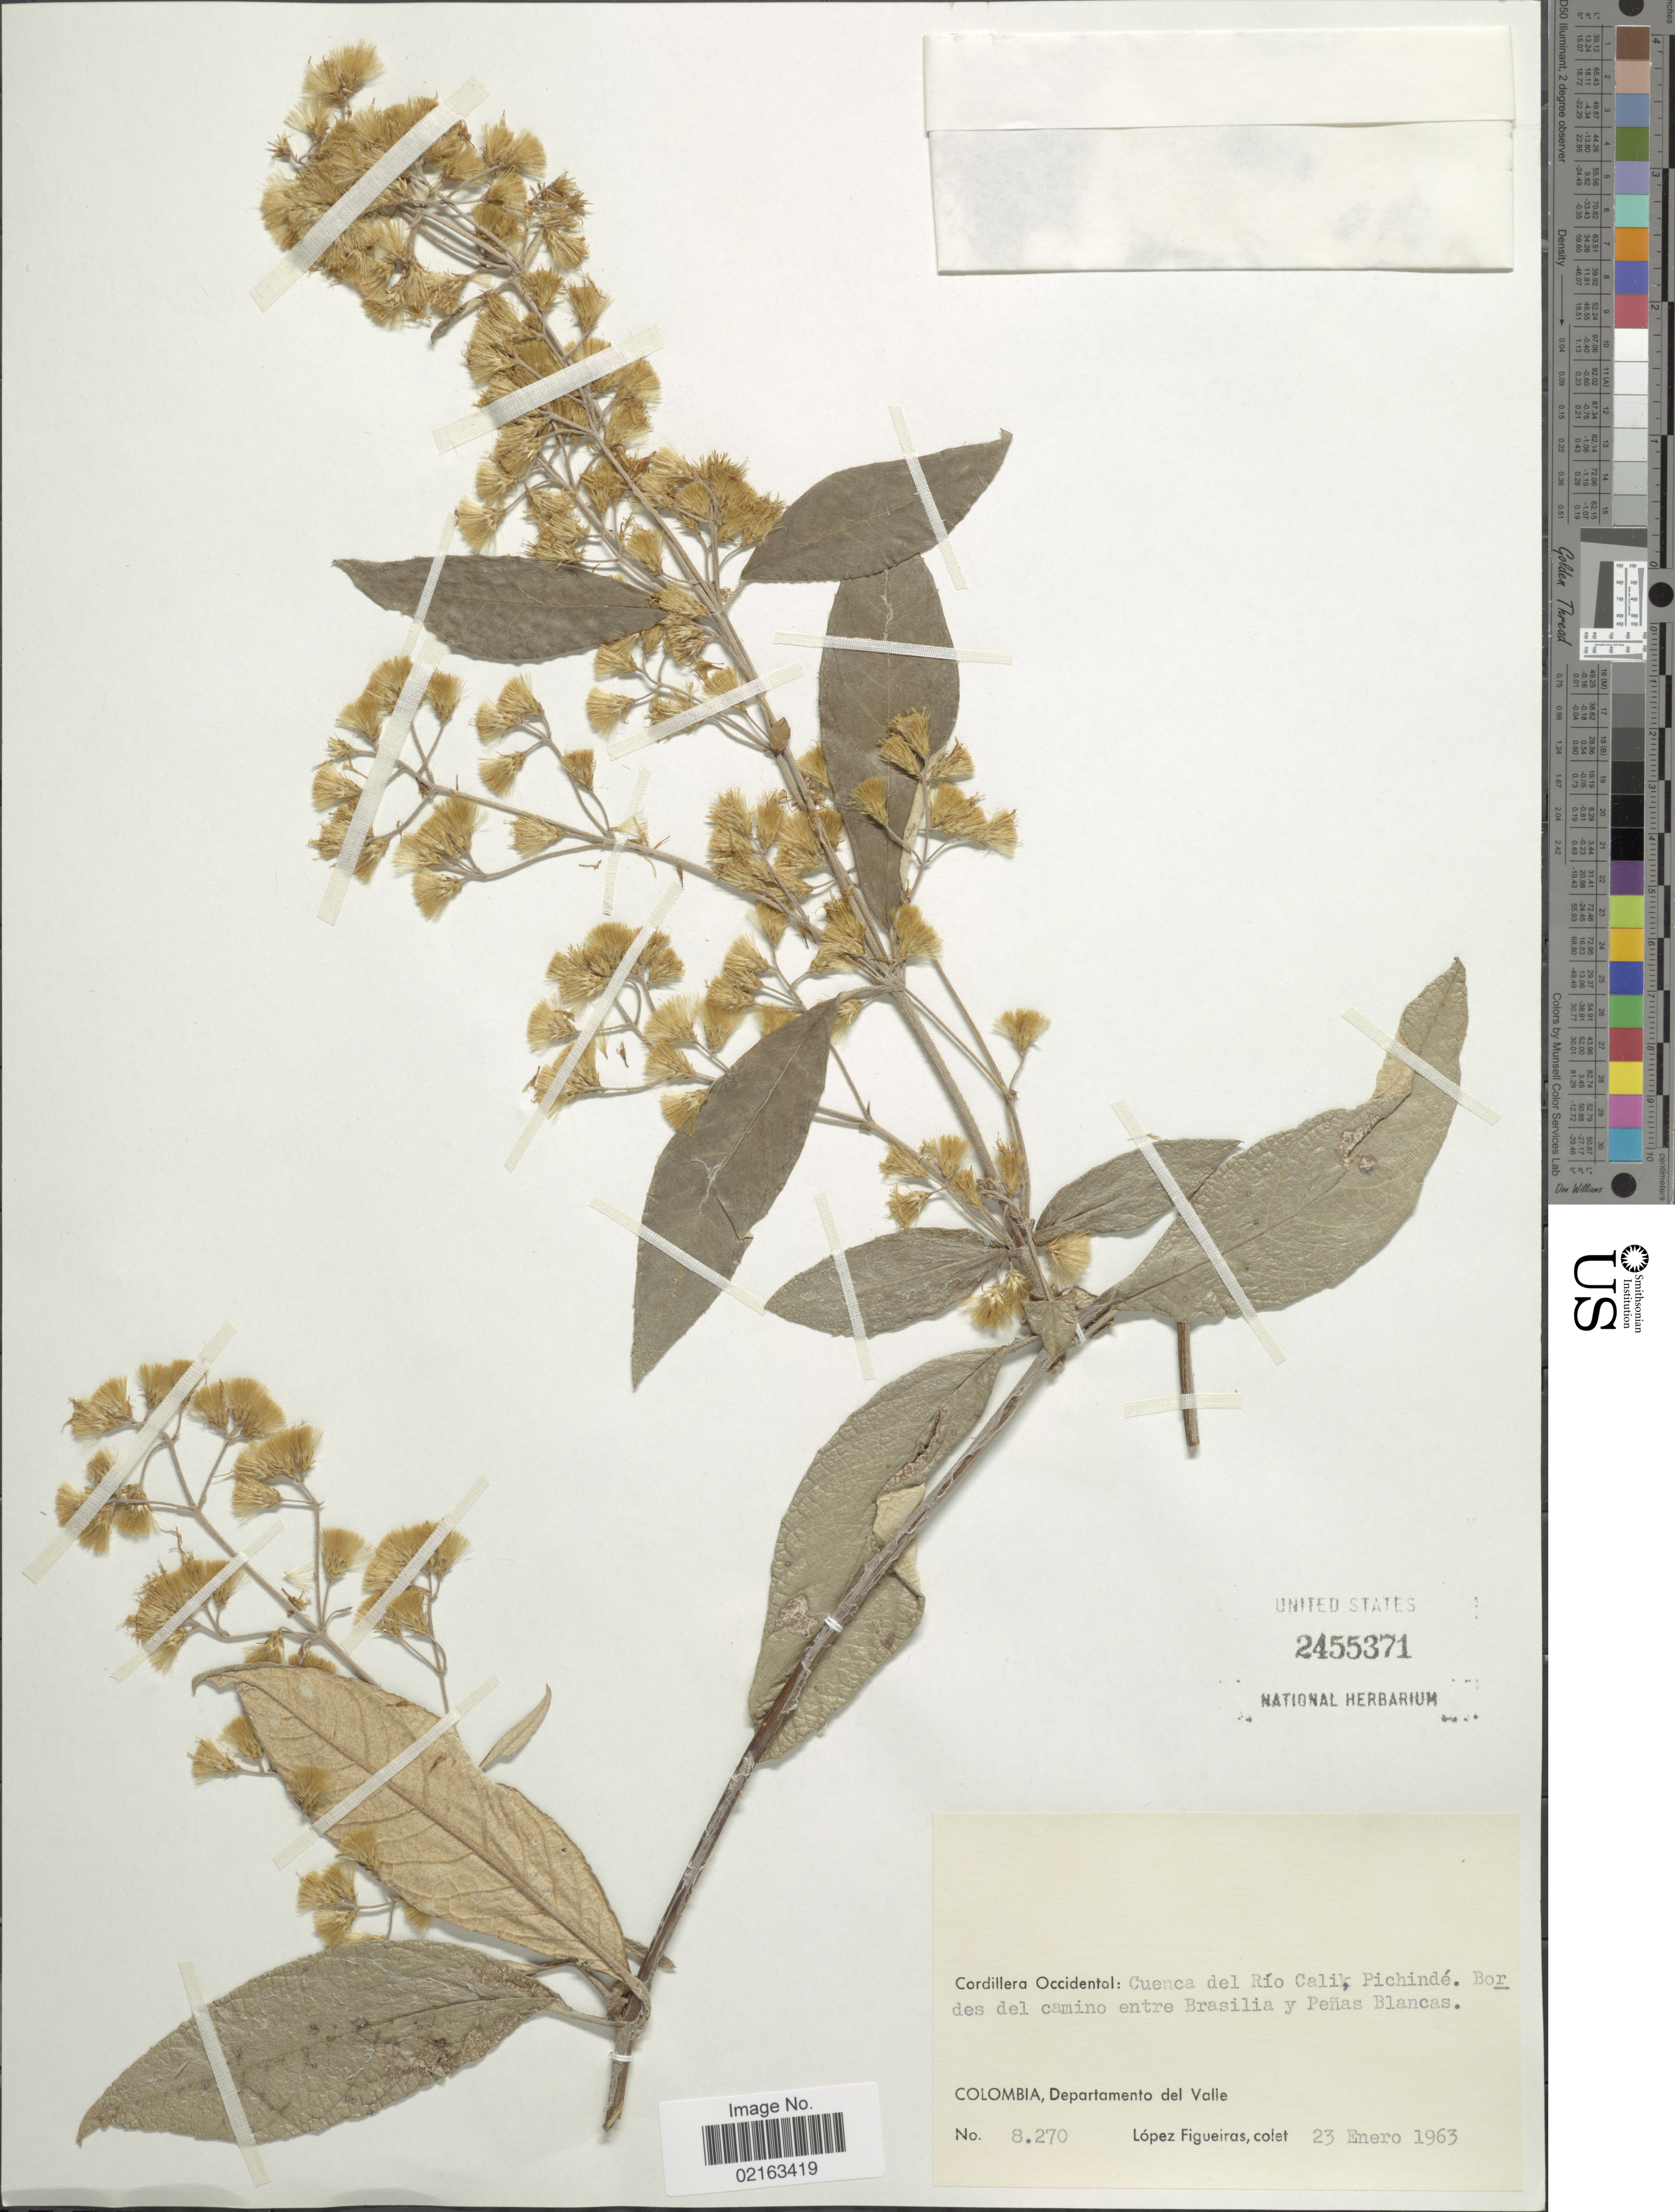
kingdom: Plantae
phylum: Tracheophyta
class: Magnoliopsida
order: Asterales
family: Asteraceae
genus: Oligactis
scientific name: Oligactis volubilis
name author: (Kunth) Cass.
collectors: M. López Figueiras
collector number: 8270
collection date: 1963-01-23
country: Colombia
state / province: Valle del Cauca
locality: Cordillera Occidental: Cuenca del Río Cali, Pichindé. Bordes del camino entre Brasilia y Peñas Blancas. Colombia, Departamento del Valle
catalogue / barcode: US 2455371